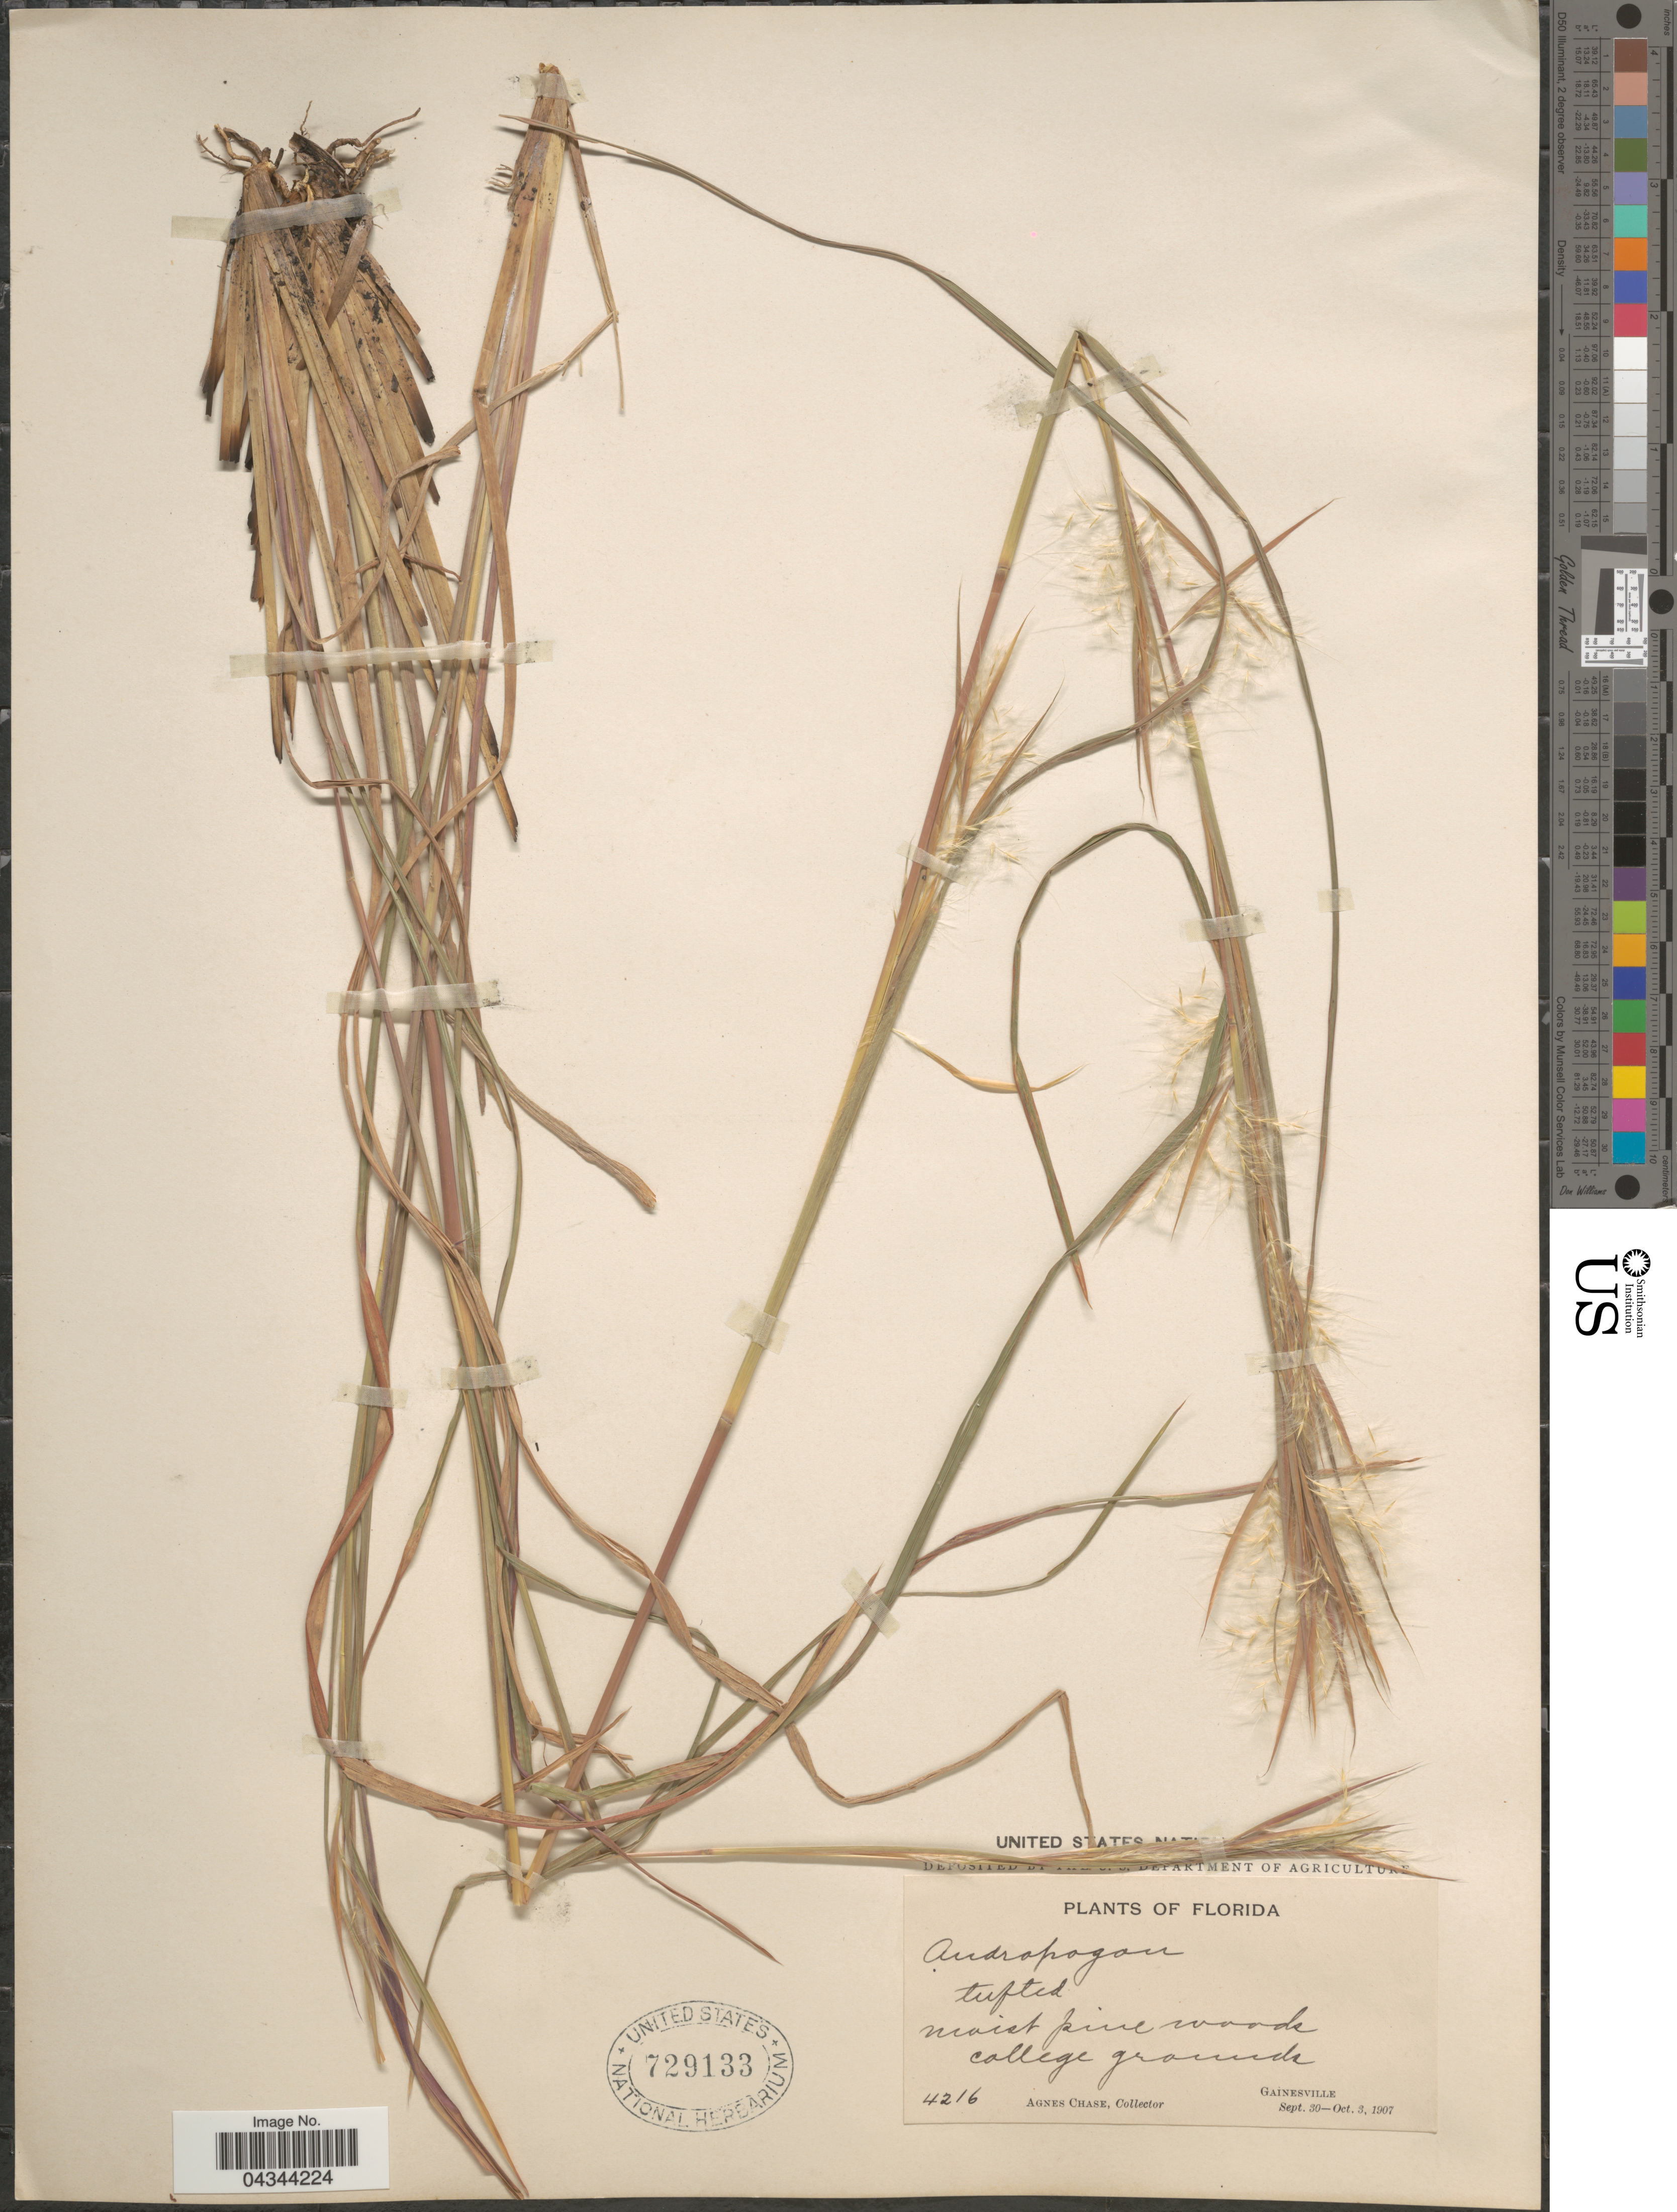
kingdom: Plantae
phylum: Tracheophyta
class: Liliopsida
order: Poales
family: Poaceae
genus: Andropogon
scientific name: Andropogon virginicus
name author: L.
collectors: A. Chase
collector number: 4216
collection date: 1907-09-30/1907-10-03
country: United States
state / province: Florida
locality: College grounds. Gainesville.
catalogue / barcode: US 729133